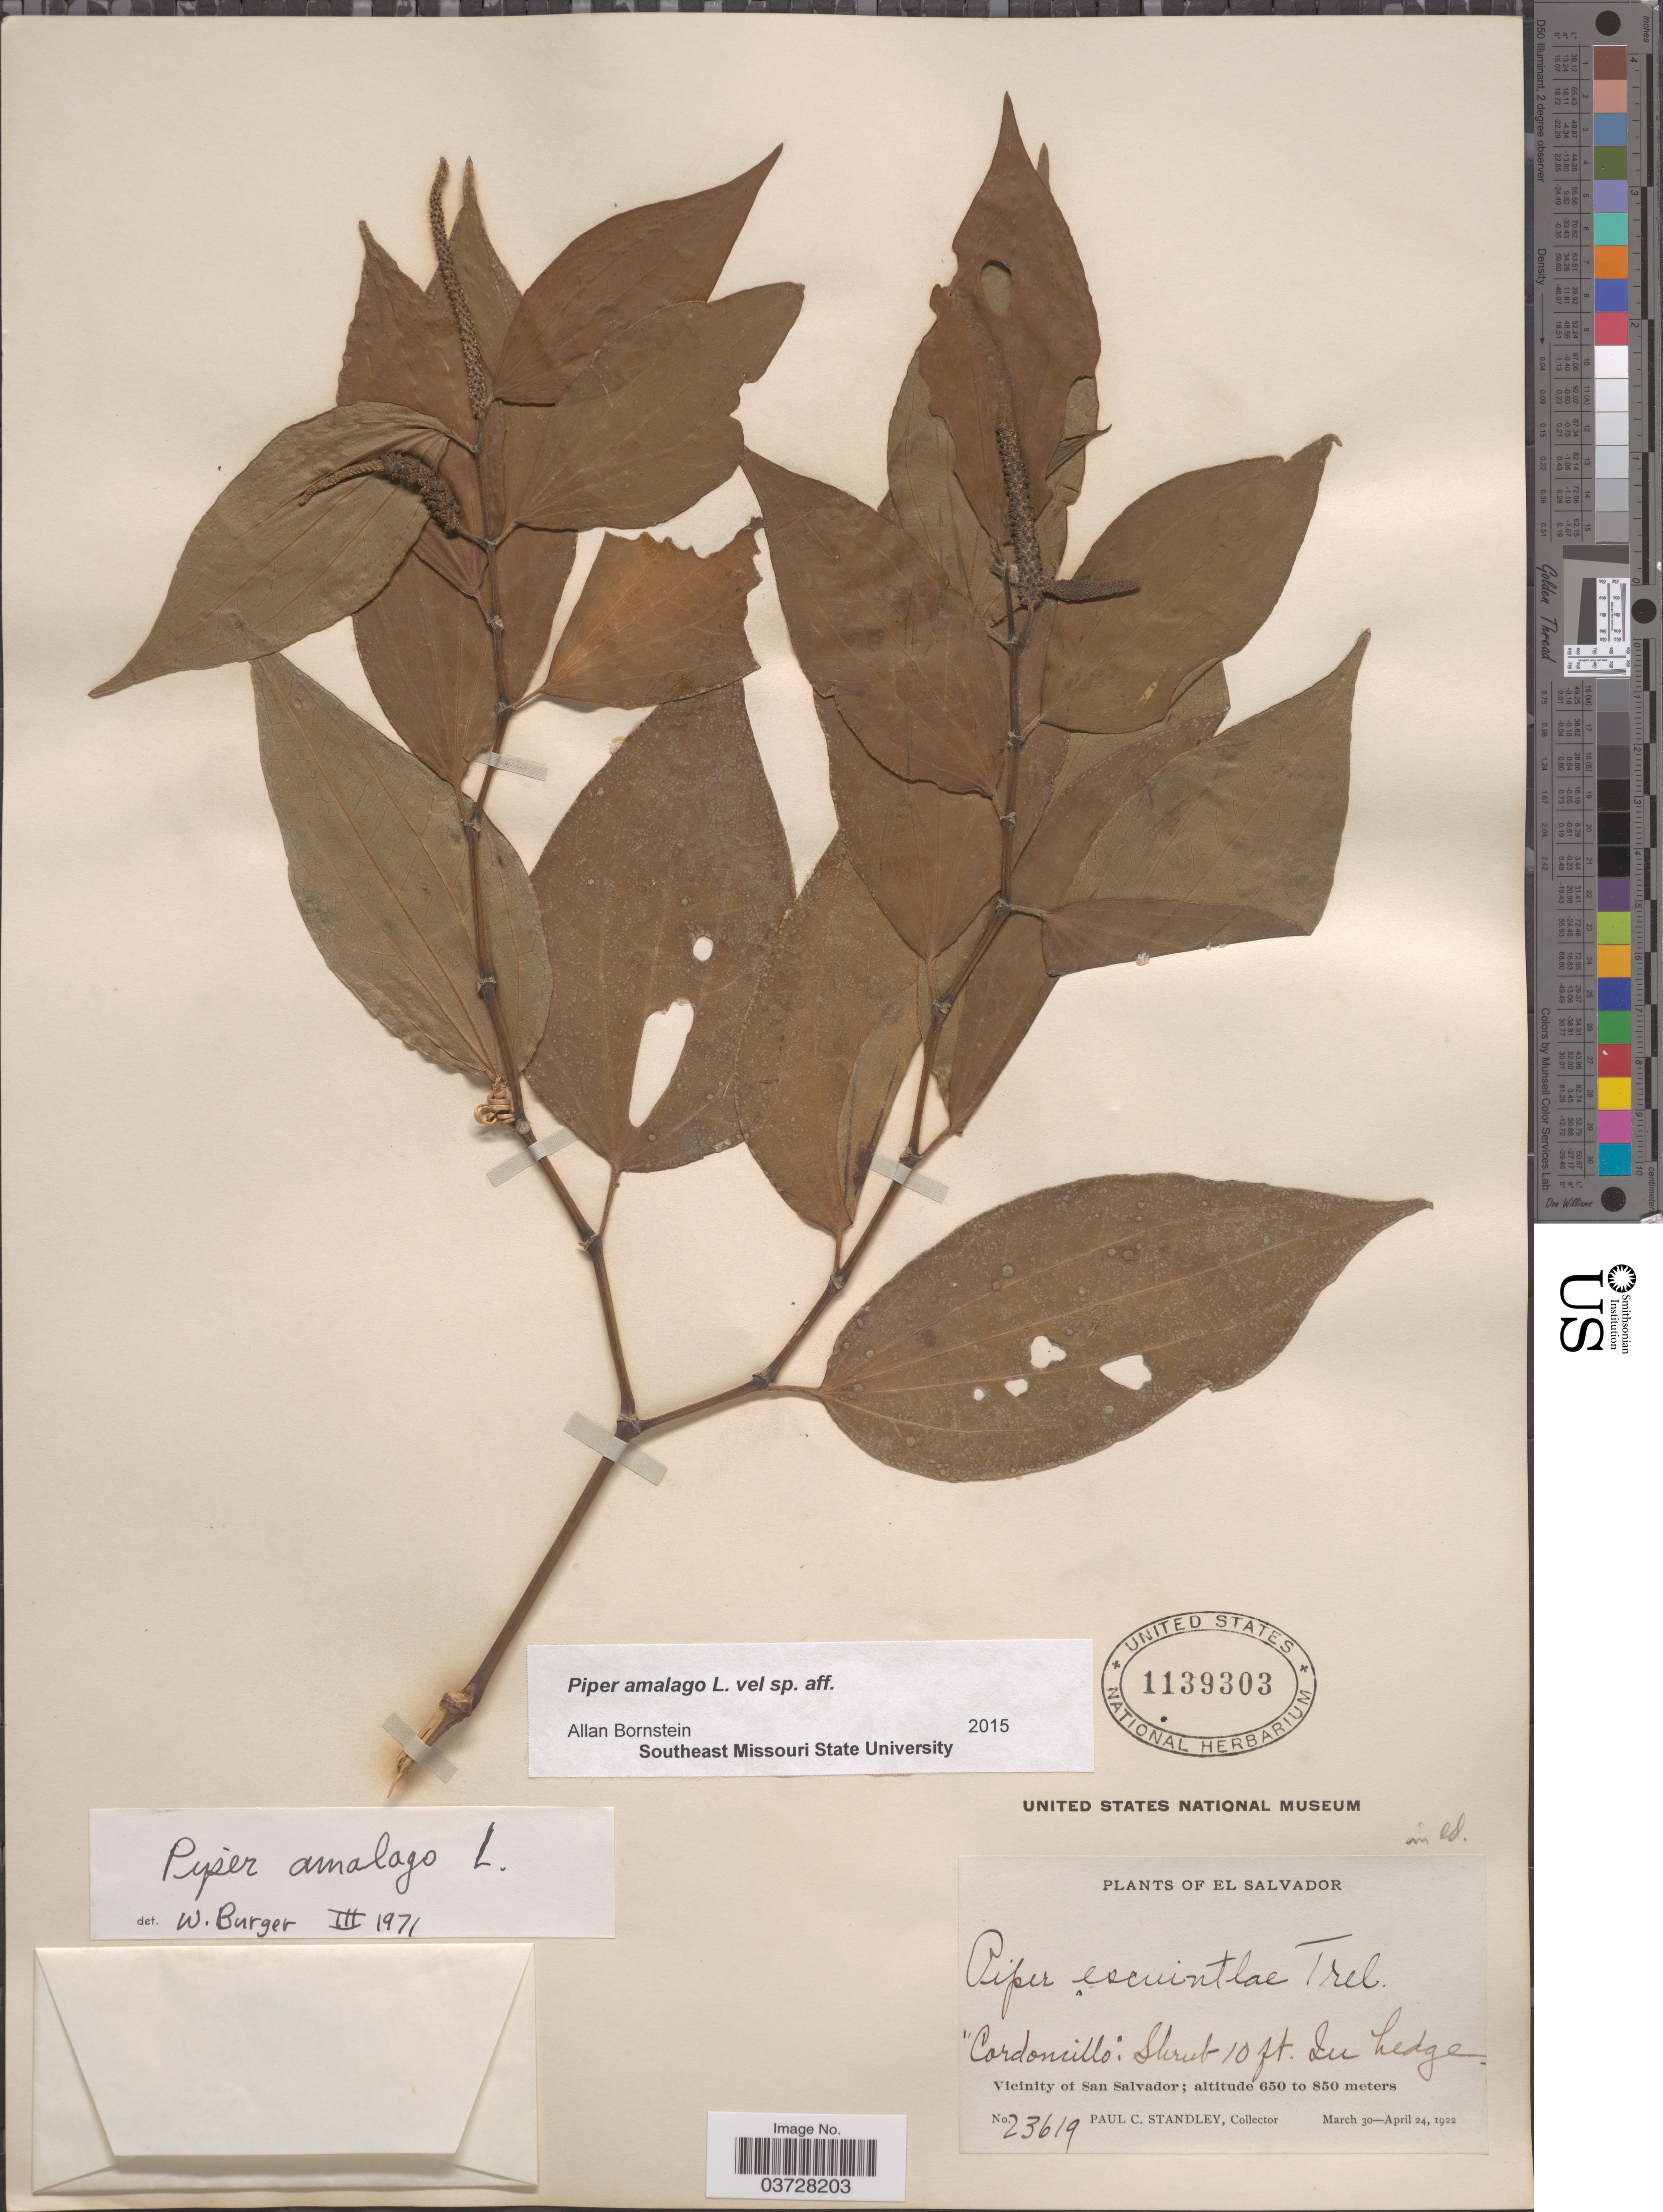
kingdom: Plantae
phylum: Tracheophyta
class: Magnoliopsida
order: Piperales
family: Piperaceae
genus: Piper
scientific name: Piper amalago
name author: L.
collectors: P. C. Standley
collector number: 23619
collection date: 1922-03-30/1922-04-24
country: El Salvador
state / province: San Salvador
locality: Vicinity of San Salvador.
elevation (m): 650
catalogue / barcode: US 1139303